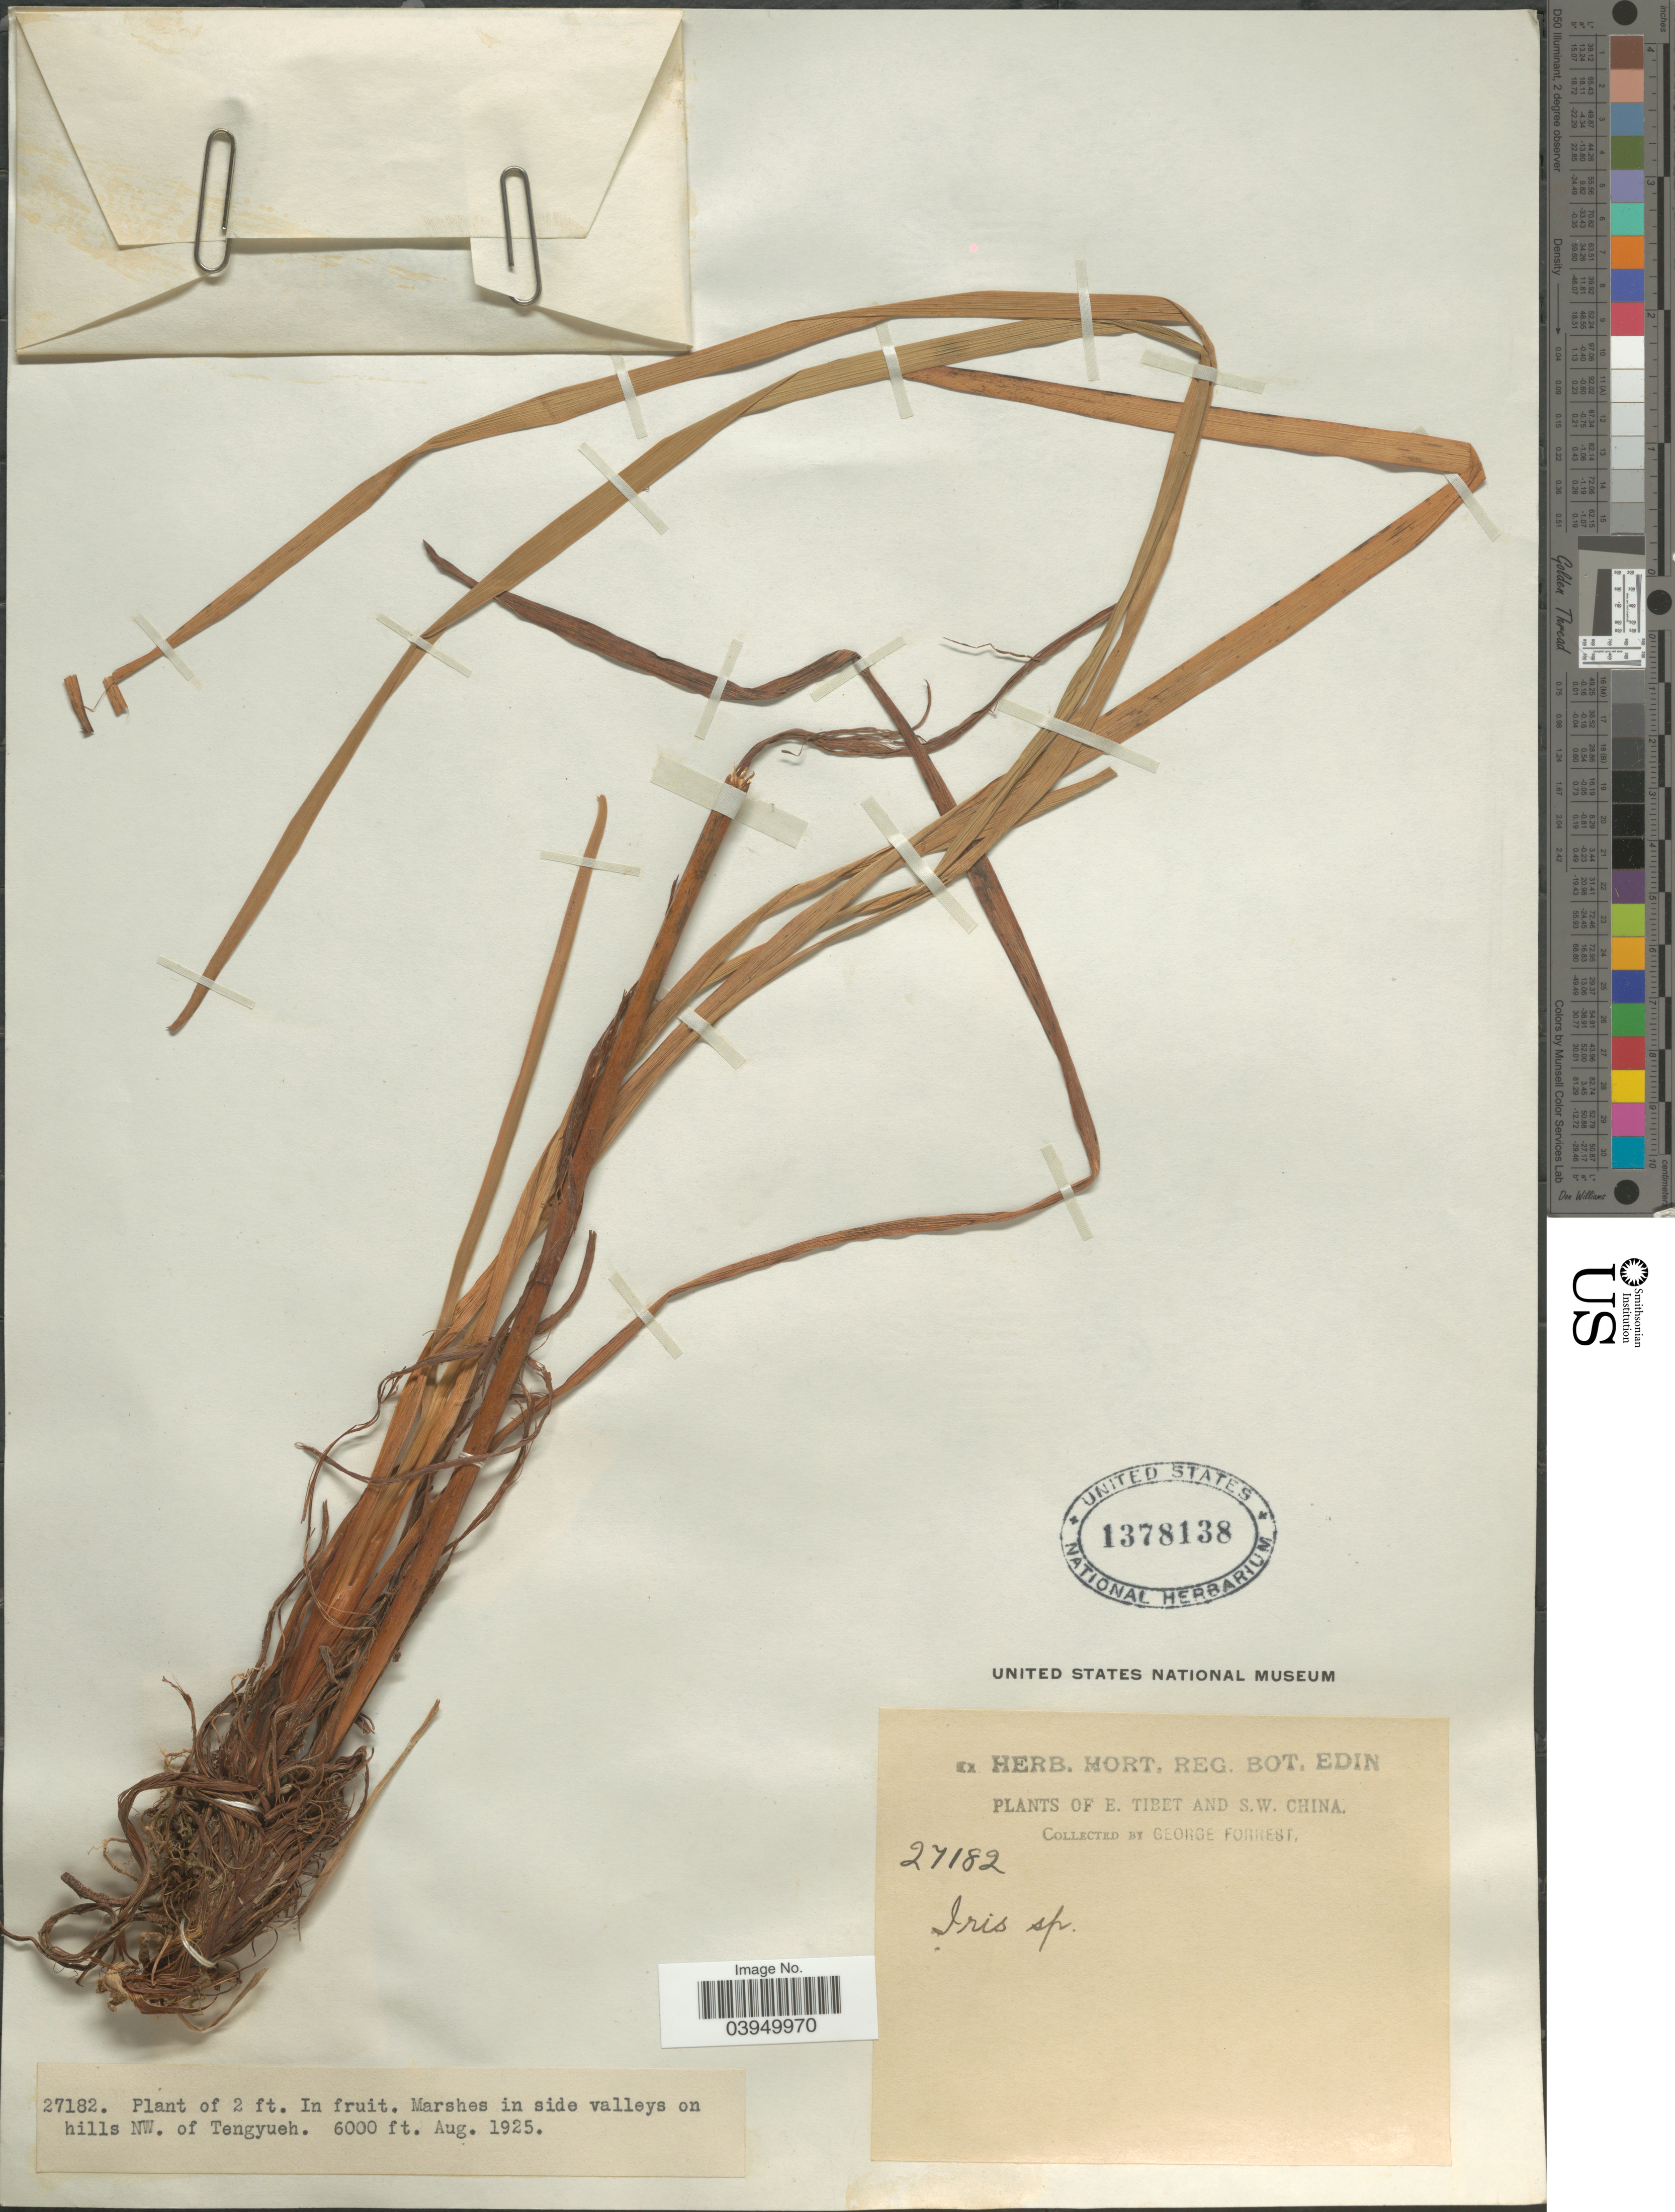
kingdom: Plantae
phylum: Tracheophyta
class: Liliopsida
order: Asparagales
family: Iridaceae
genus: Iris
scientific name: Iris sp.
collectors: G. Forrest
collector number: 27182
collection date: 1925-08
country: China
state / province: Xizang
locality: Marshes in side valleys on hills NW. of Tengyueh. E. Tibet and S.W. China.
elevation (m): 1829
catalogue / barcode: US 1378138